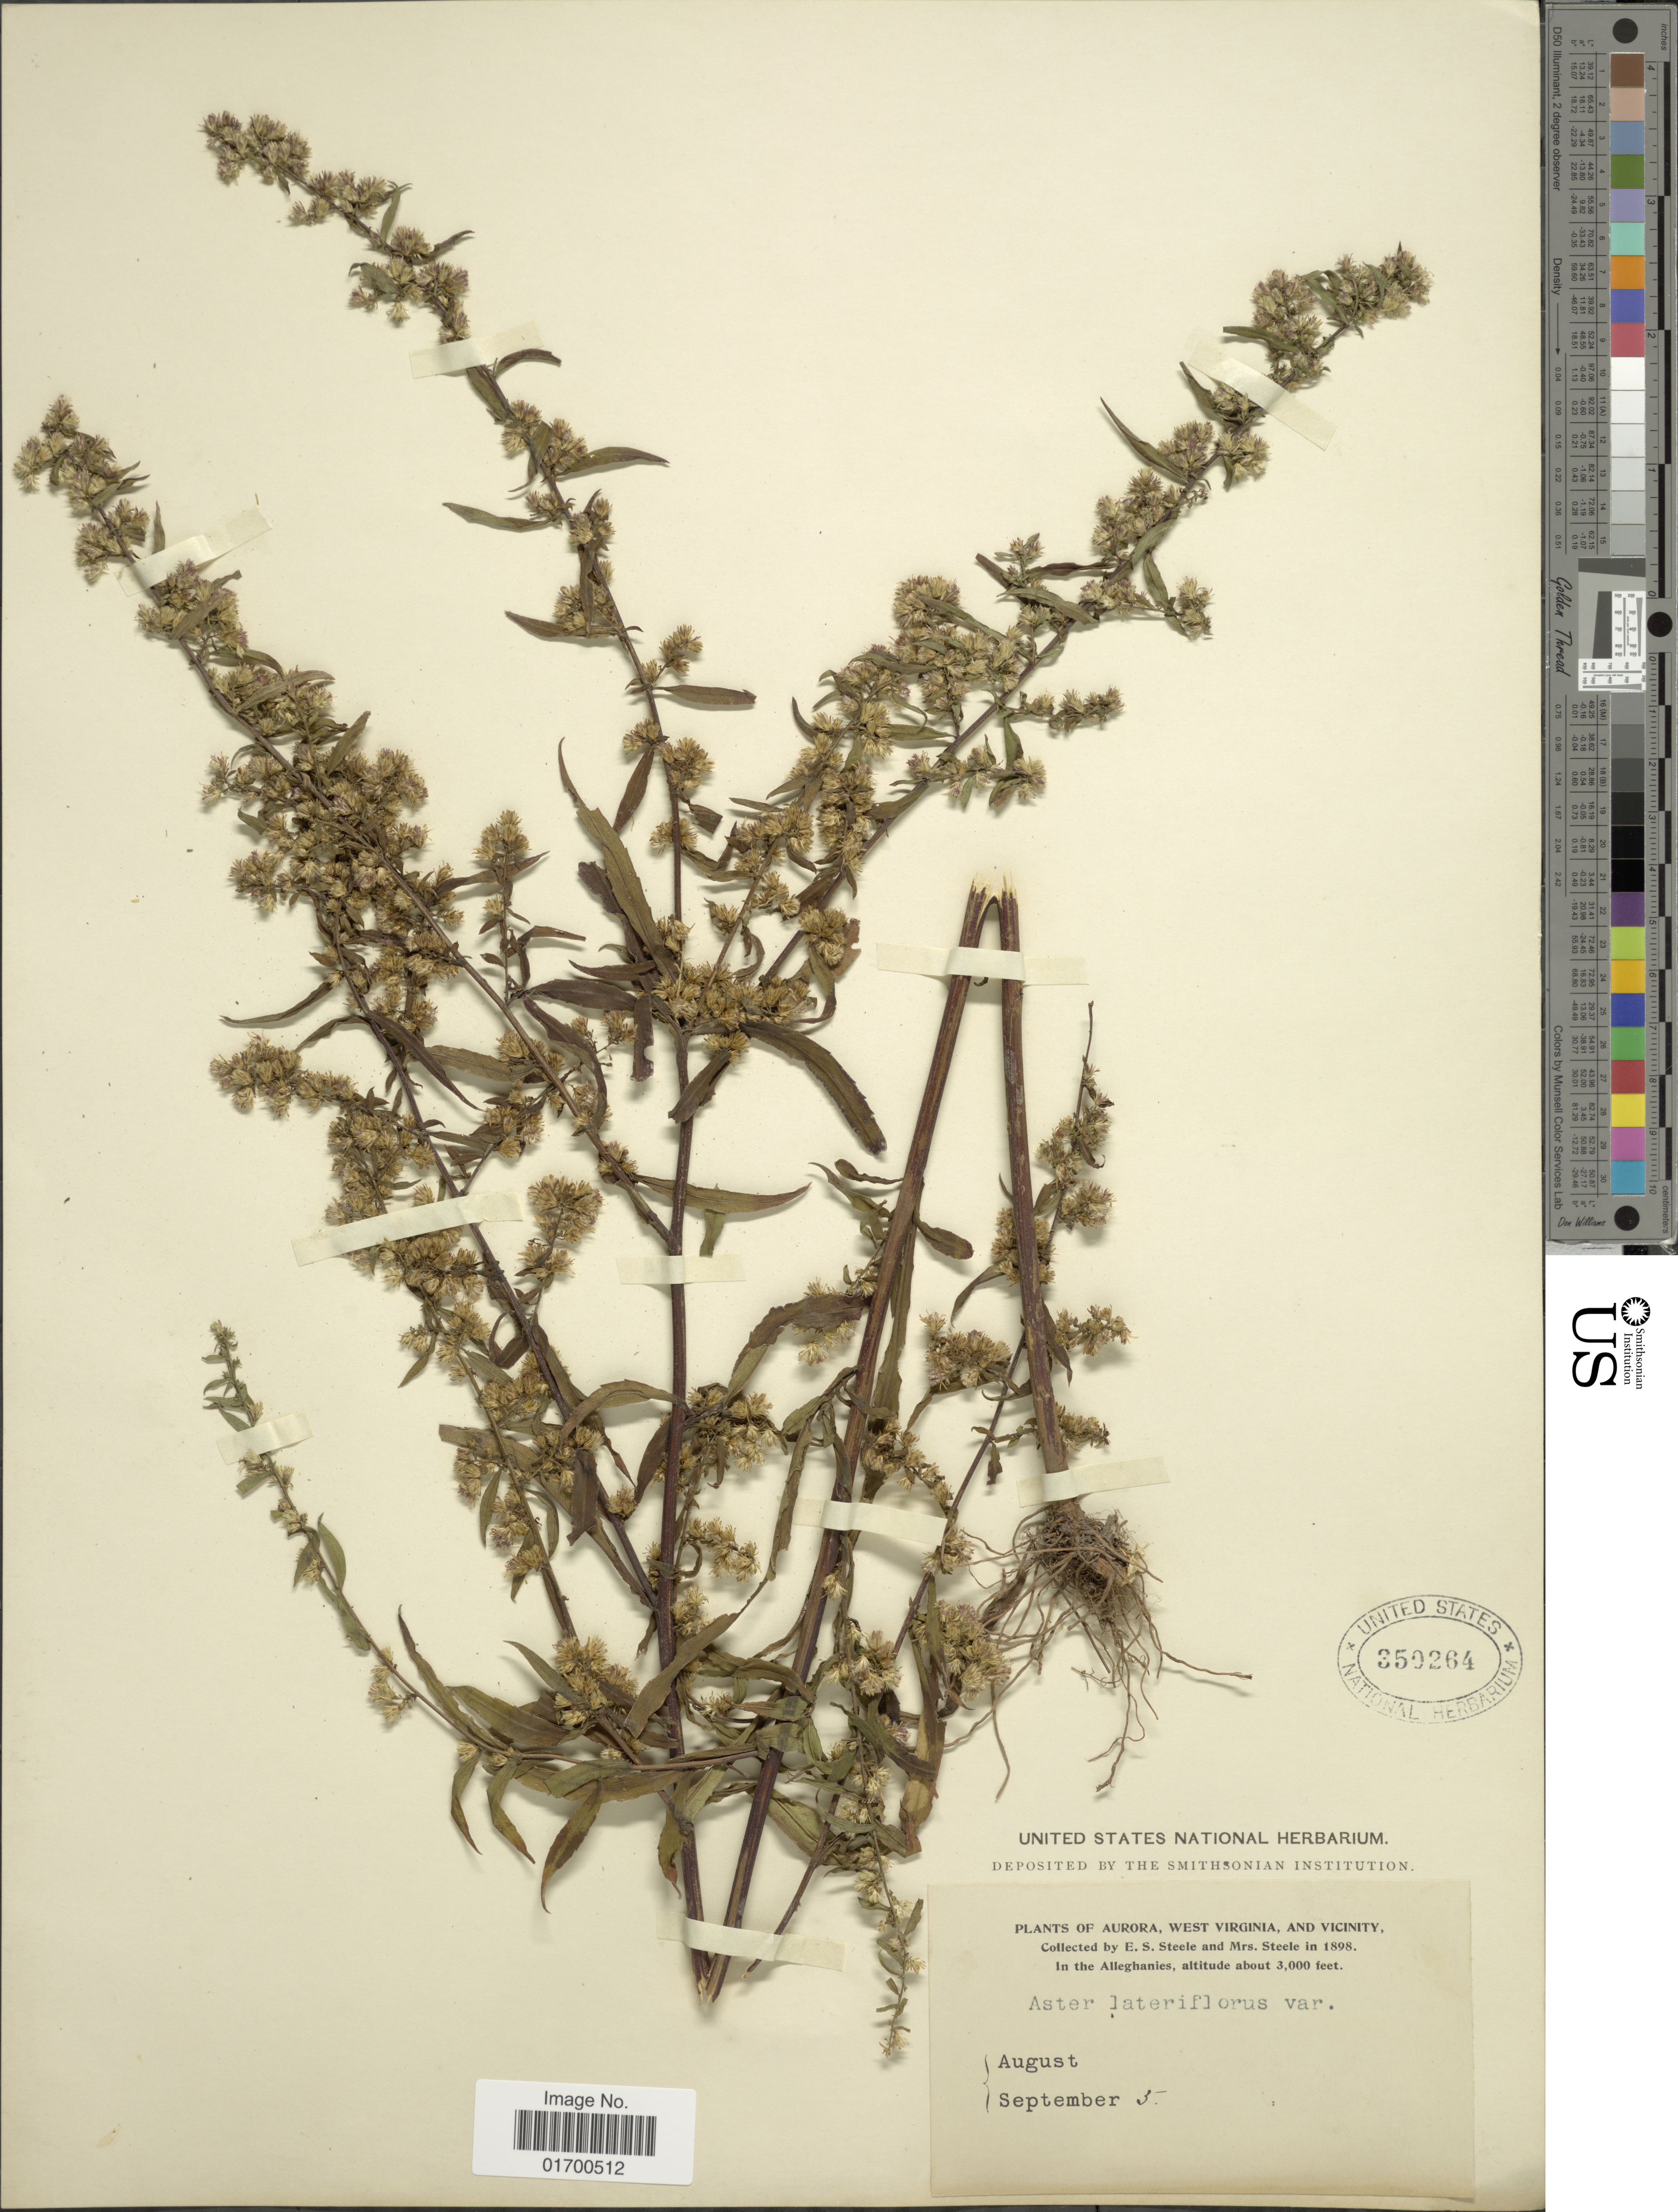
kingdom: Plantae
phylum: Tracheophyta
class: Magnoliopsida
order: Asterales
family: Asteraceae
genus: Symphyotrichum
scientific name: Symphyotrichum lateriflorum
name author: (L.) Á. Löve & D. Löve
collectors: E. Steele & Mrs. E. S. Steele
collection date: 1898-09-05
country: United States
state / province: West Virginia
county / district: Preston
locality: Aurora, and Vicinity, In the Alleghanies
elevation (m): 914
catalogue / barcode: US 350264